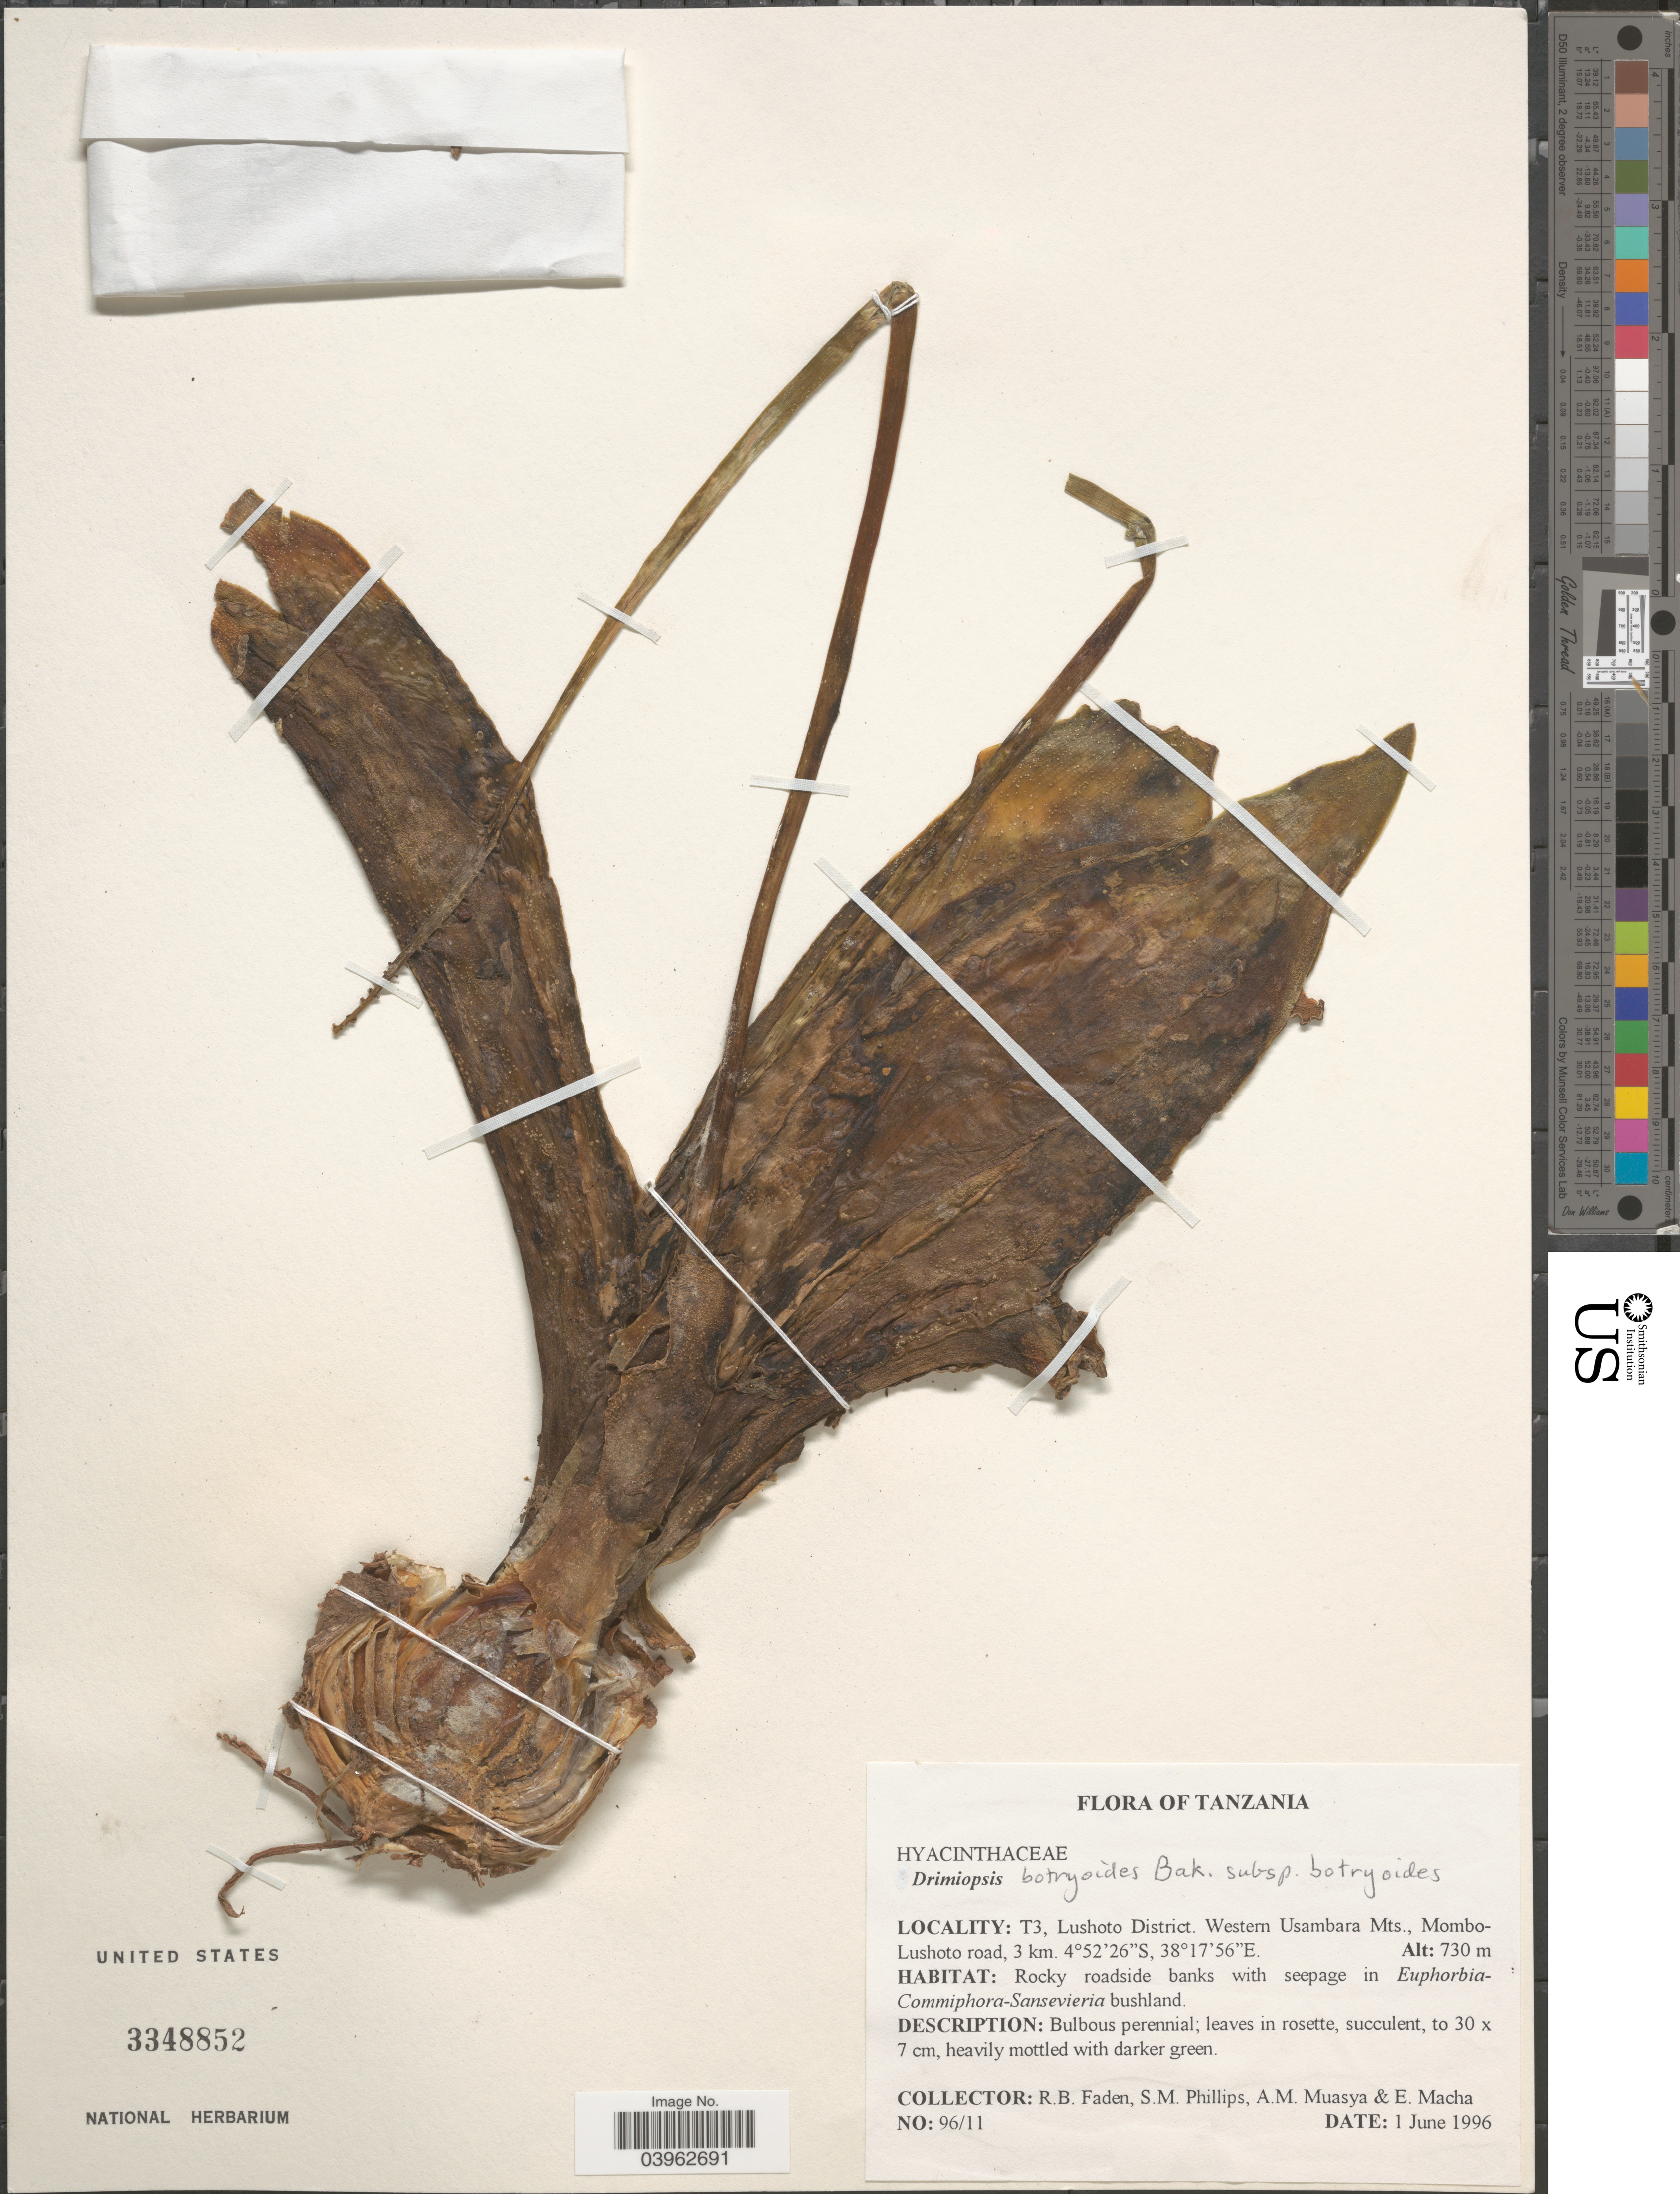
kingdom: Plantae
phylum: Tracheophyta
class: Liliopsida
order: Asparagales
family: Asparagaceae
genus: Drimiopsis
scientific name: Drimiopsis botryoides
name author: Baker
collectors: R. B. Faden, S. M. Phillips, A. Muasya & E. Macha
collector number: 96/11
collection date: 1996-06-01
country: Tanzania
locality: T3, Lushoto District. Western Usambara Mts., Mombo-Lushoto road, 3 km.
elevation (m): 730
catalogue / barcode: US 3348852